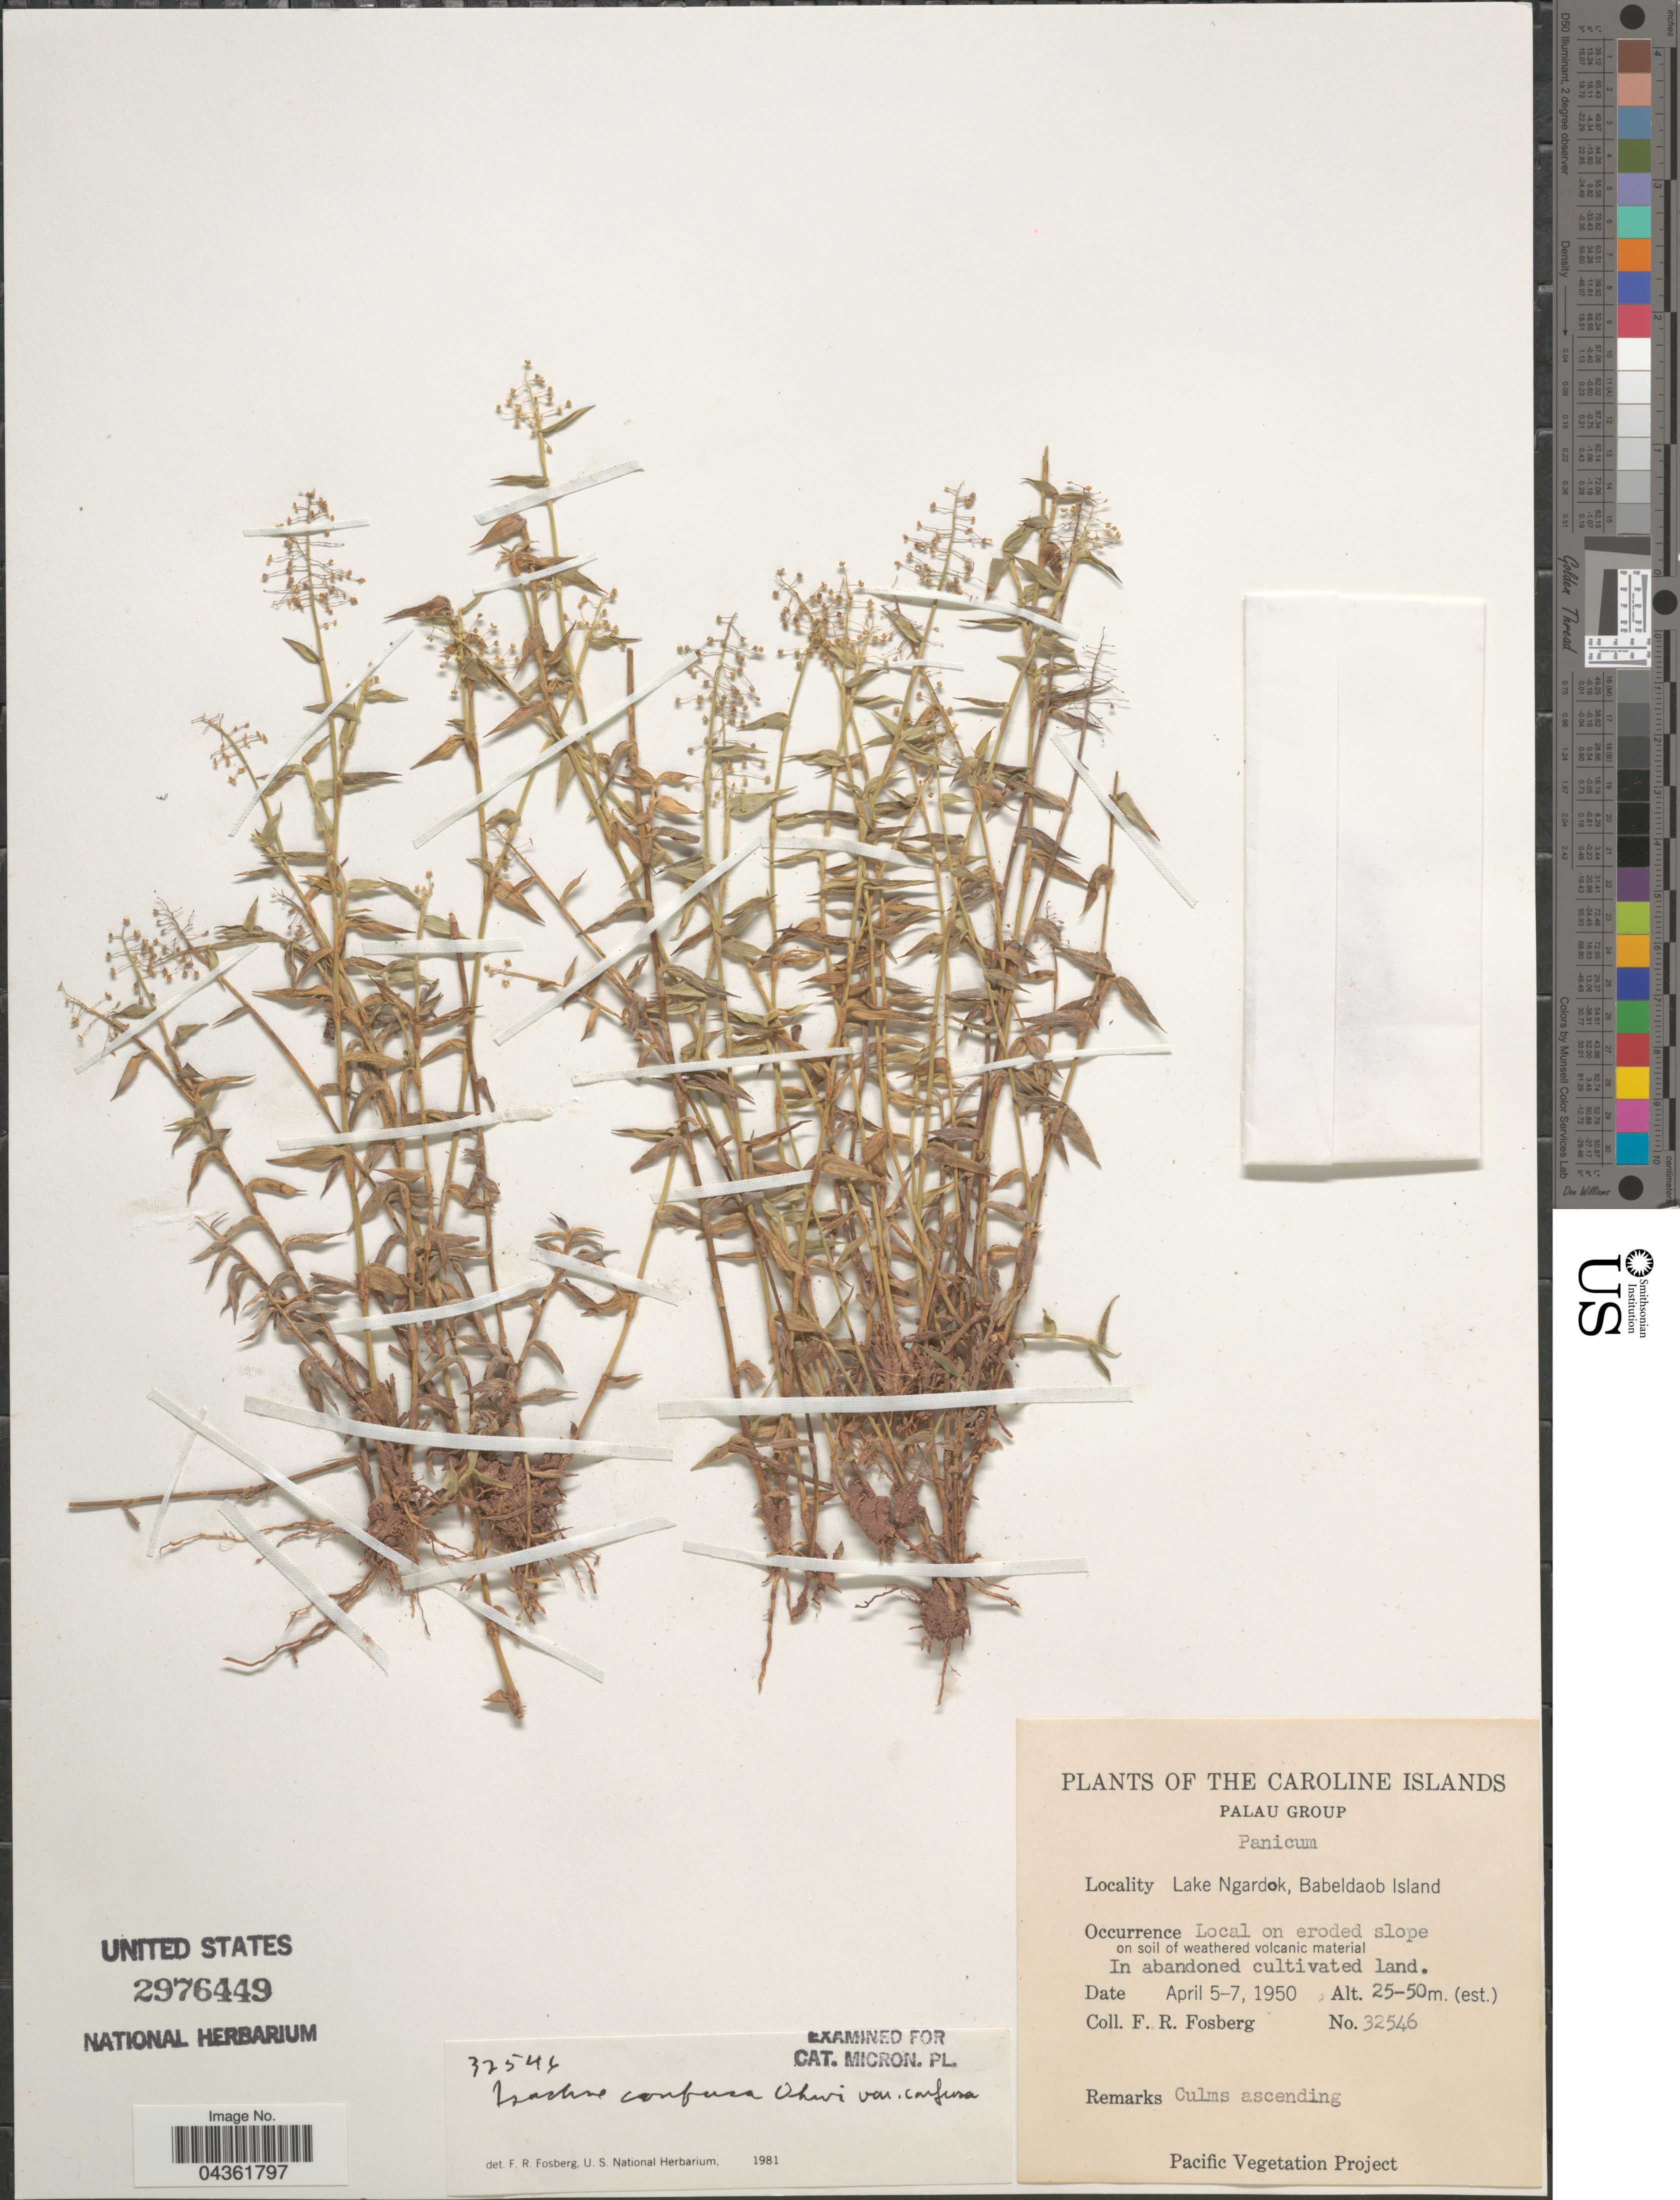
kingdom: Plantae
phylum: Tracheophyta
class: Liliopsida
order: Poales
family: Poaceae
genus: Isachne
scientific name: Isachne confusa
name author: Ohwi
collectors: F. R. Fosberg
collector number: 32546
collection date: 1950-04-05/1950-04-07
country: Palau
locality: The Caroline Islands. Palau Group. Lake Ngardok, Babeldaob Island. Local on eroded slope on soil of weathered volcanic material. In abandoned cultivated land.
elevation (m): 25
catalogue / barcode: US 2976449